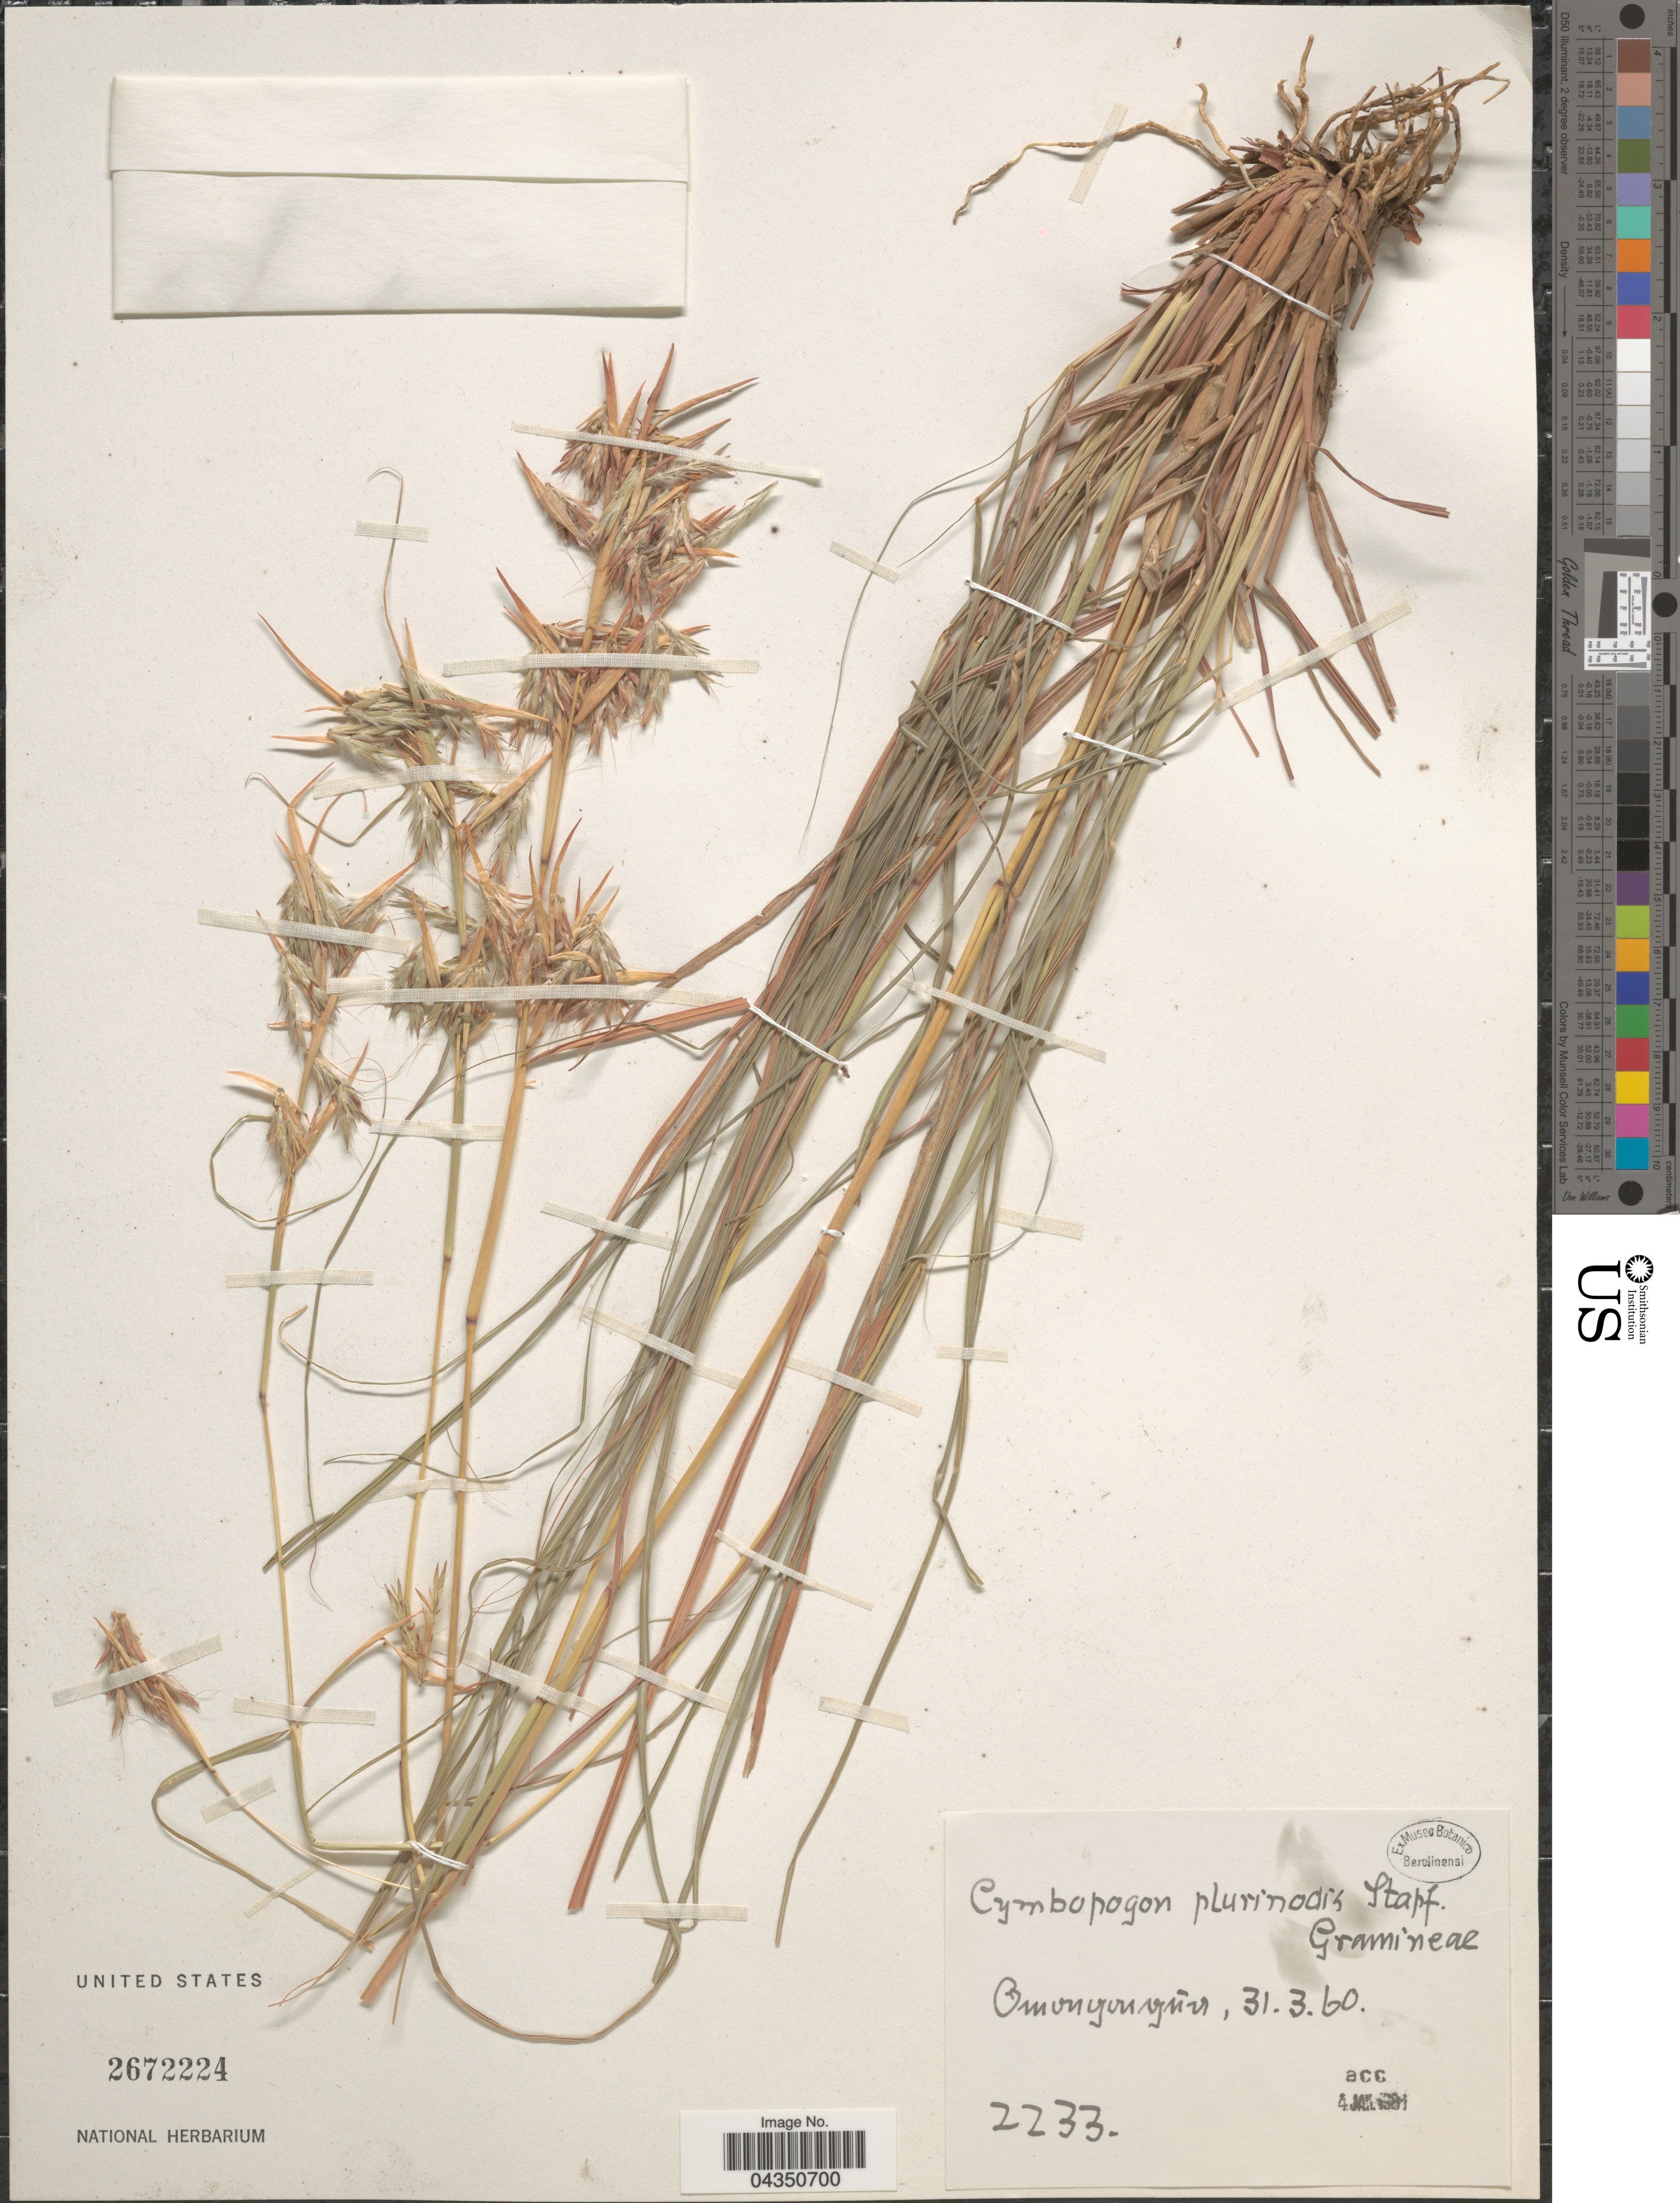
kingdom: Plantae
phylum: Tracheophyta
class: Liliopsida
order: Poales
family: Poaceae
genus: Cymbopogon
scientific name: Cymbopogon pospischillii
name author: (K. Schum.) C.E. Hubb.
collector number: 2233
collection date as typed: Transcribed d/m/y: 31/3/60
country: Namibia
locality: Omongongua.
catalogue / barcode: US 2672224